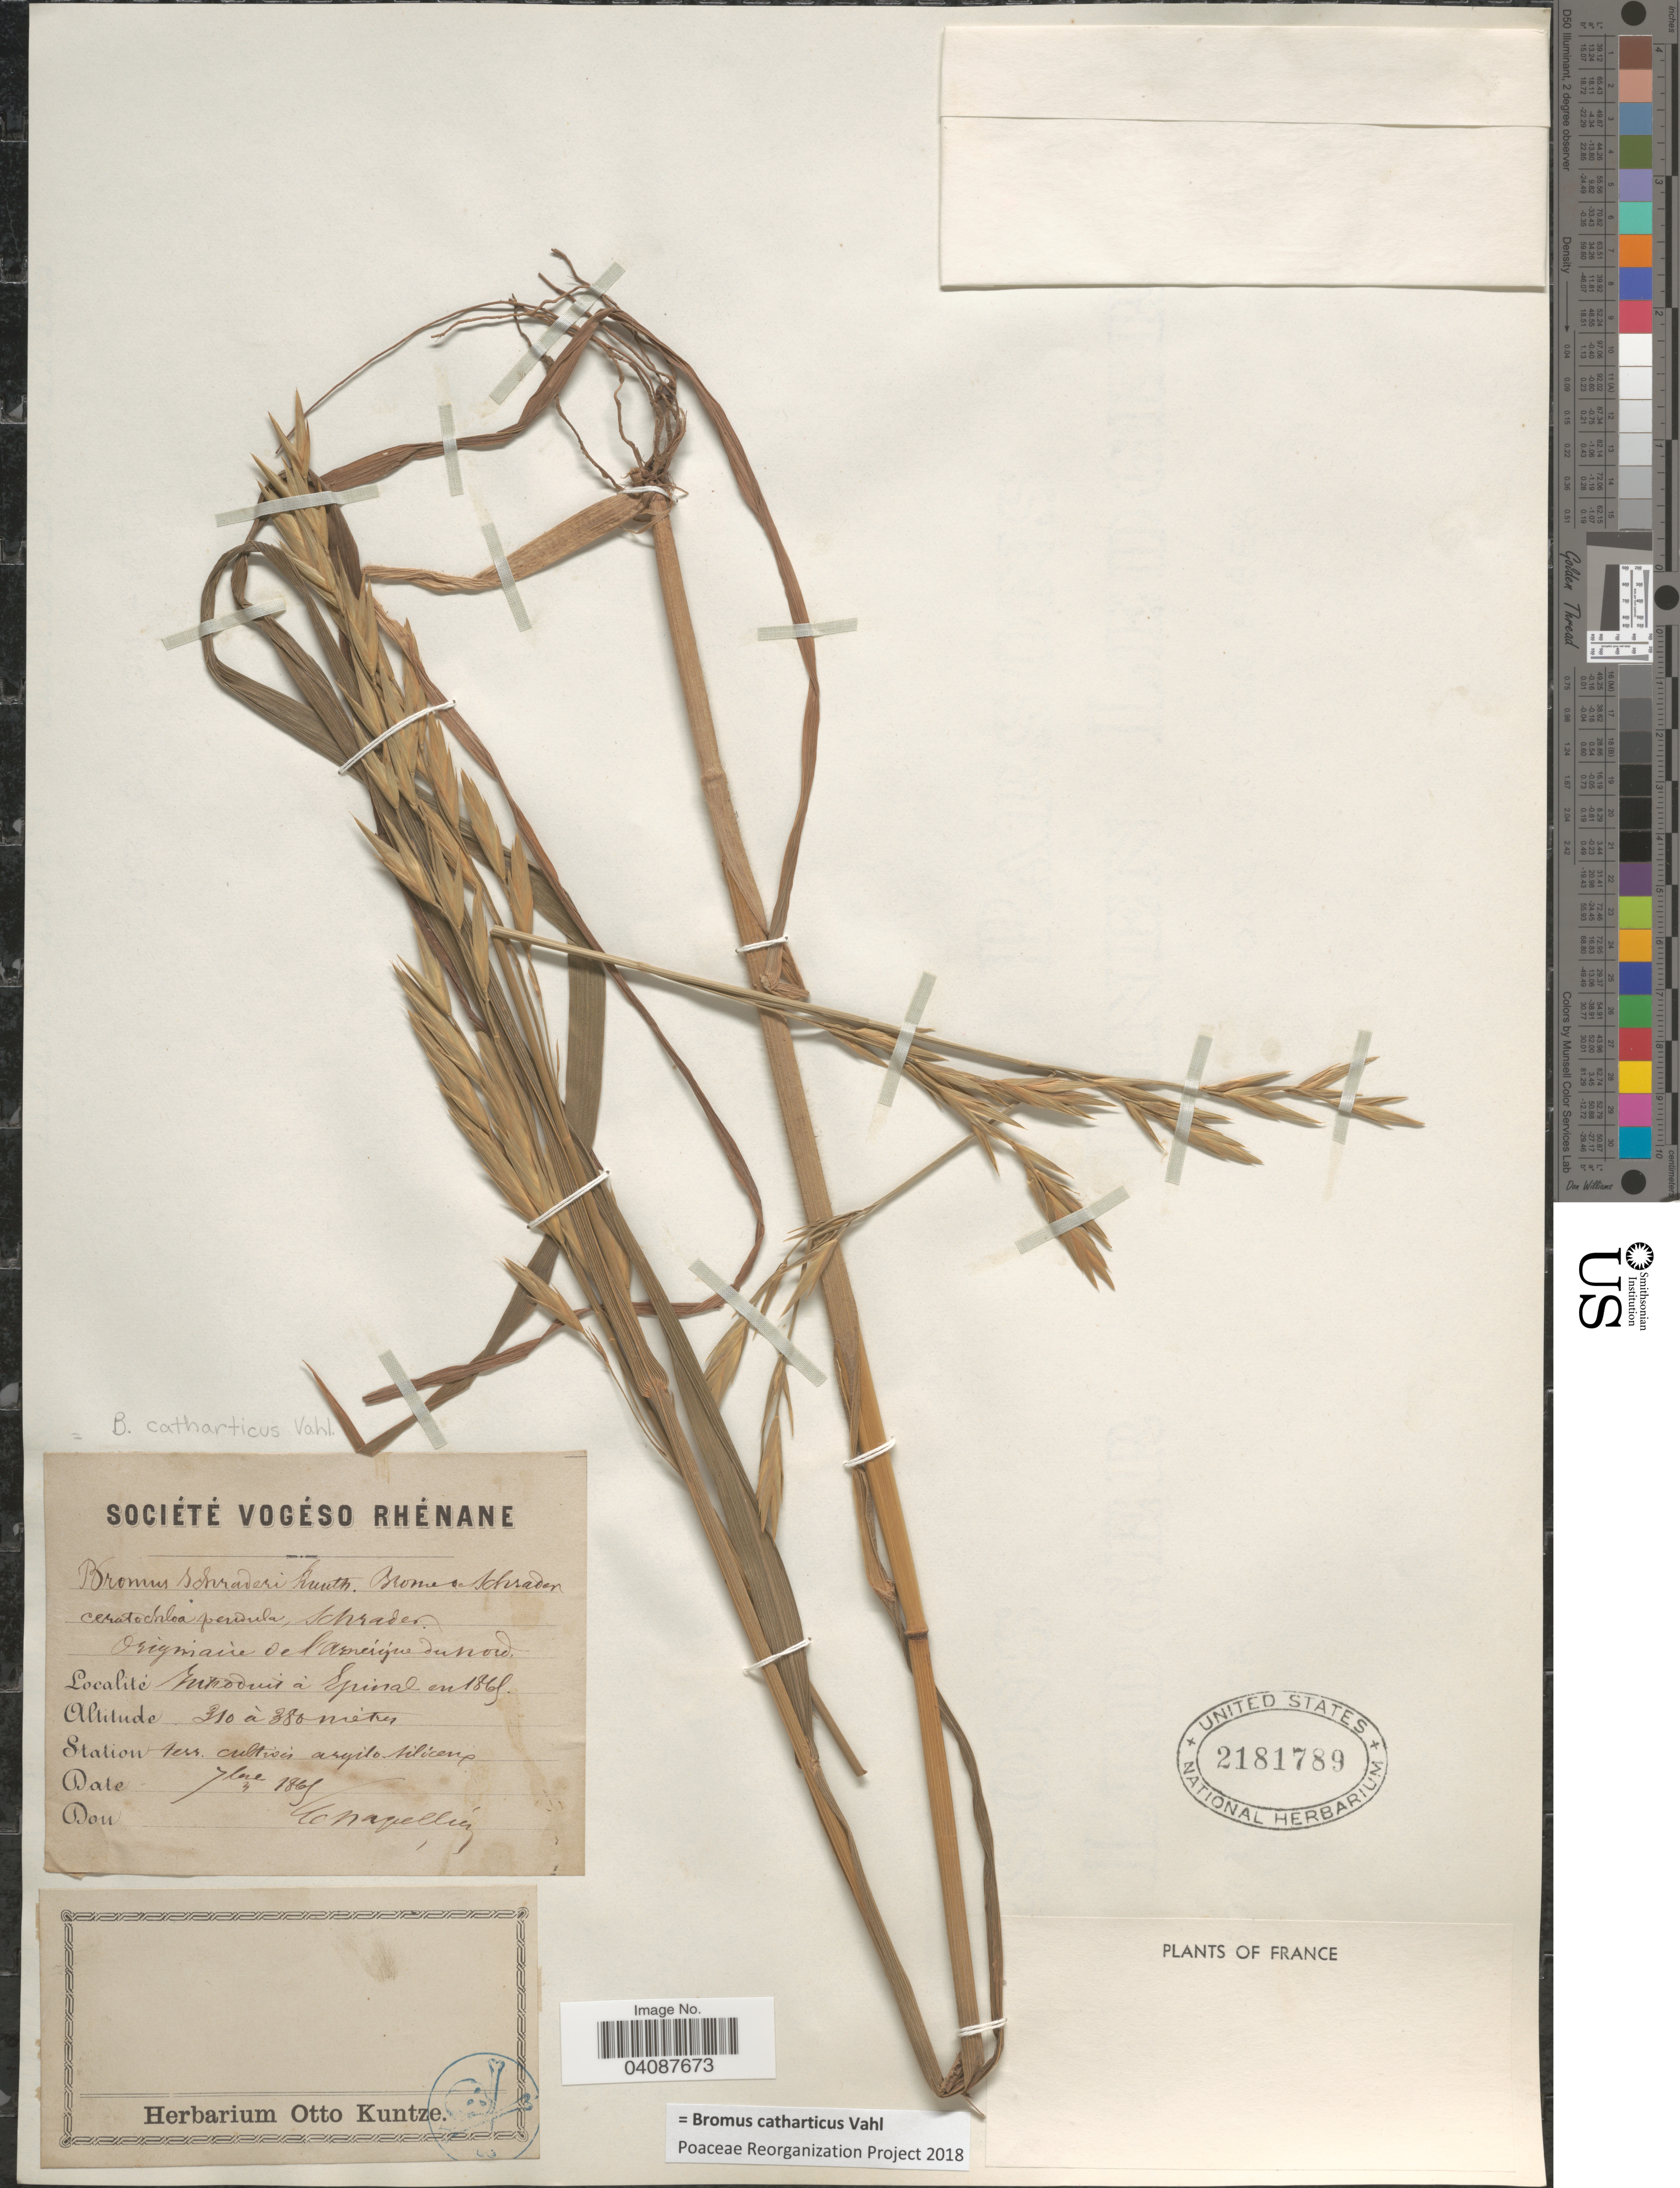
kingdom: Plantae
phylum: Tracheophyta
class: Liliopsida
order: Poales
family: Poaceae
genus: Bromus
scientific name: Bromus commutatus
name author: Schrad.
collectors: Enapellier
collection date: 1865-09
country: France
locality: Introduis à Epinal. Station terr. cultives argilo siliceux.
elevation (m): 310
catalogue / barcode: US 2181789